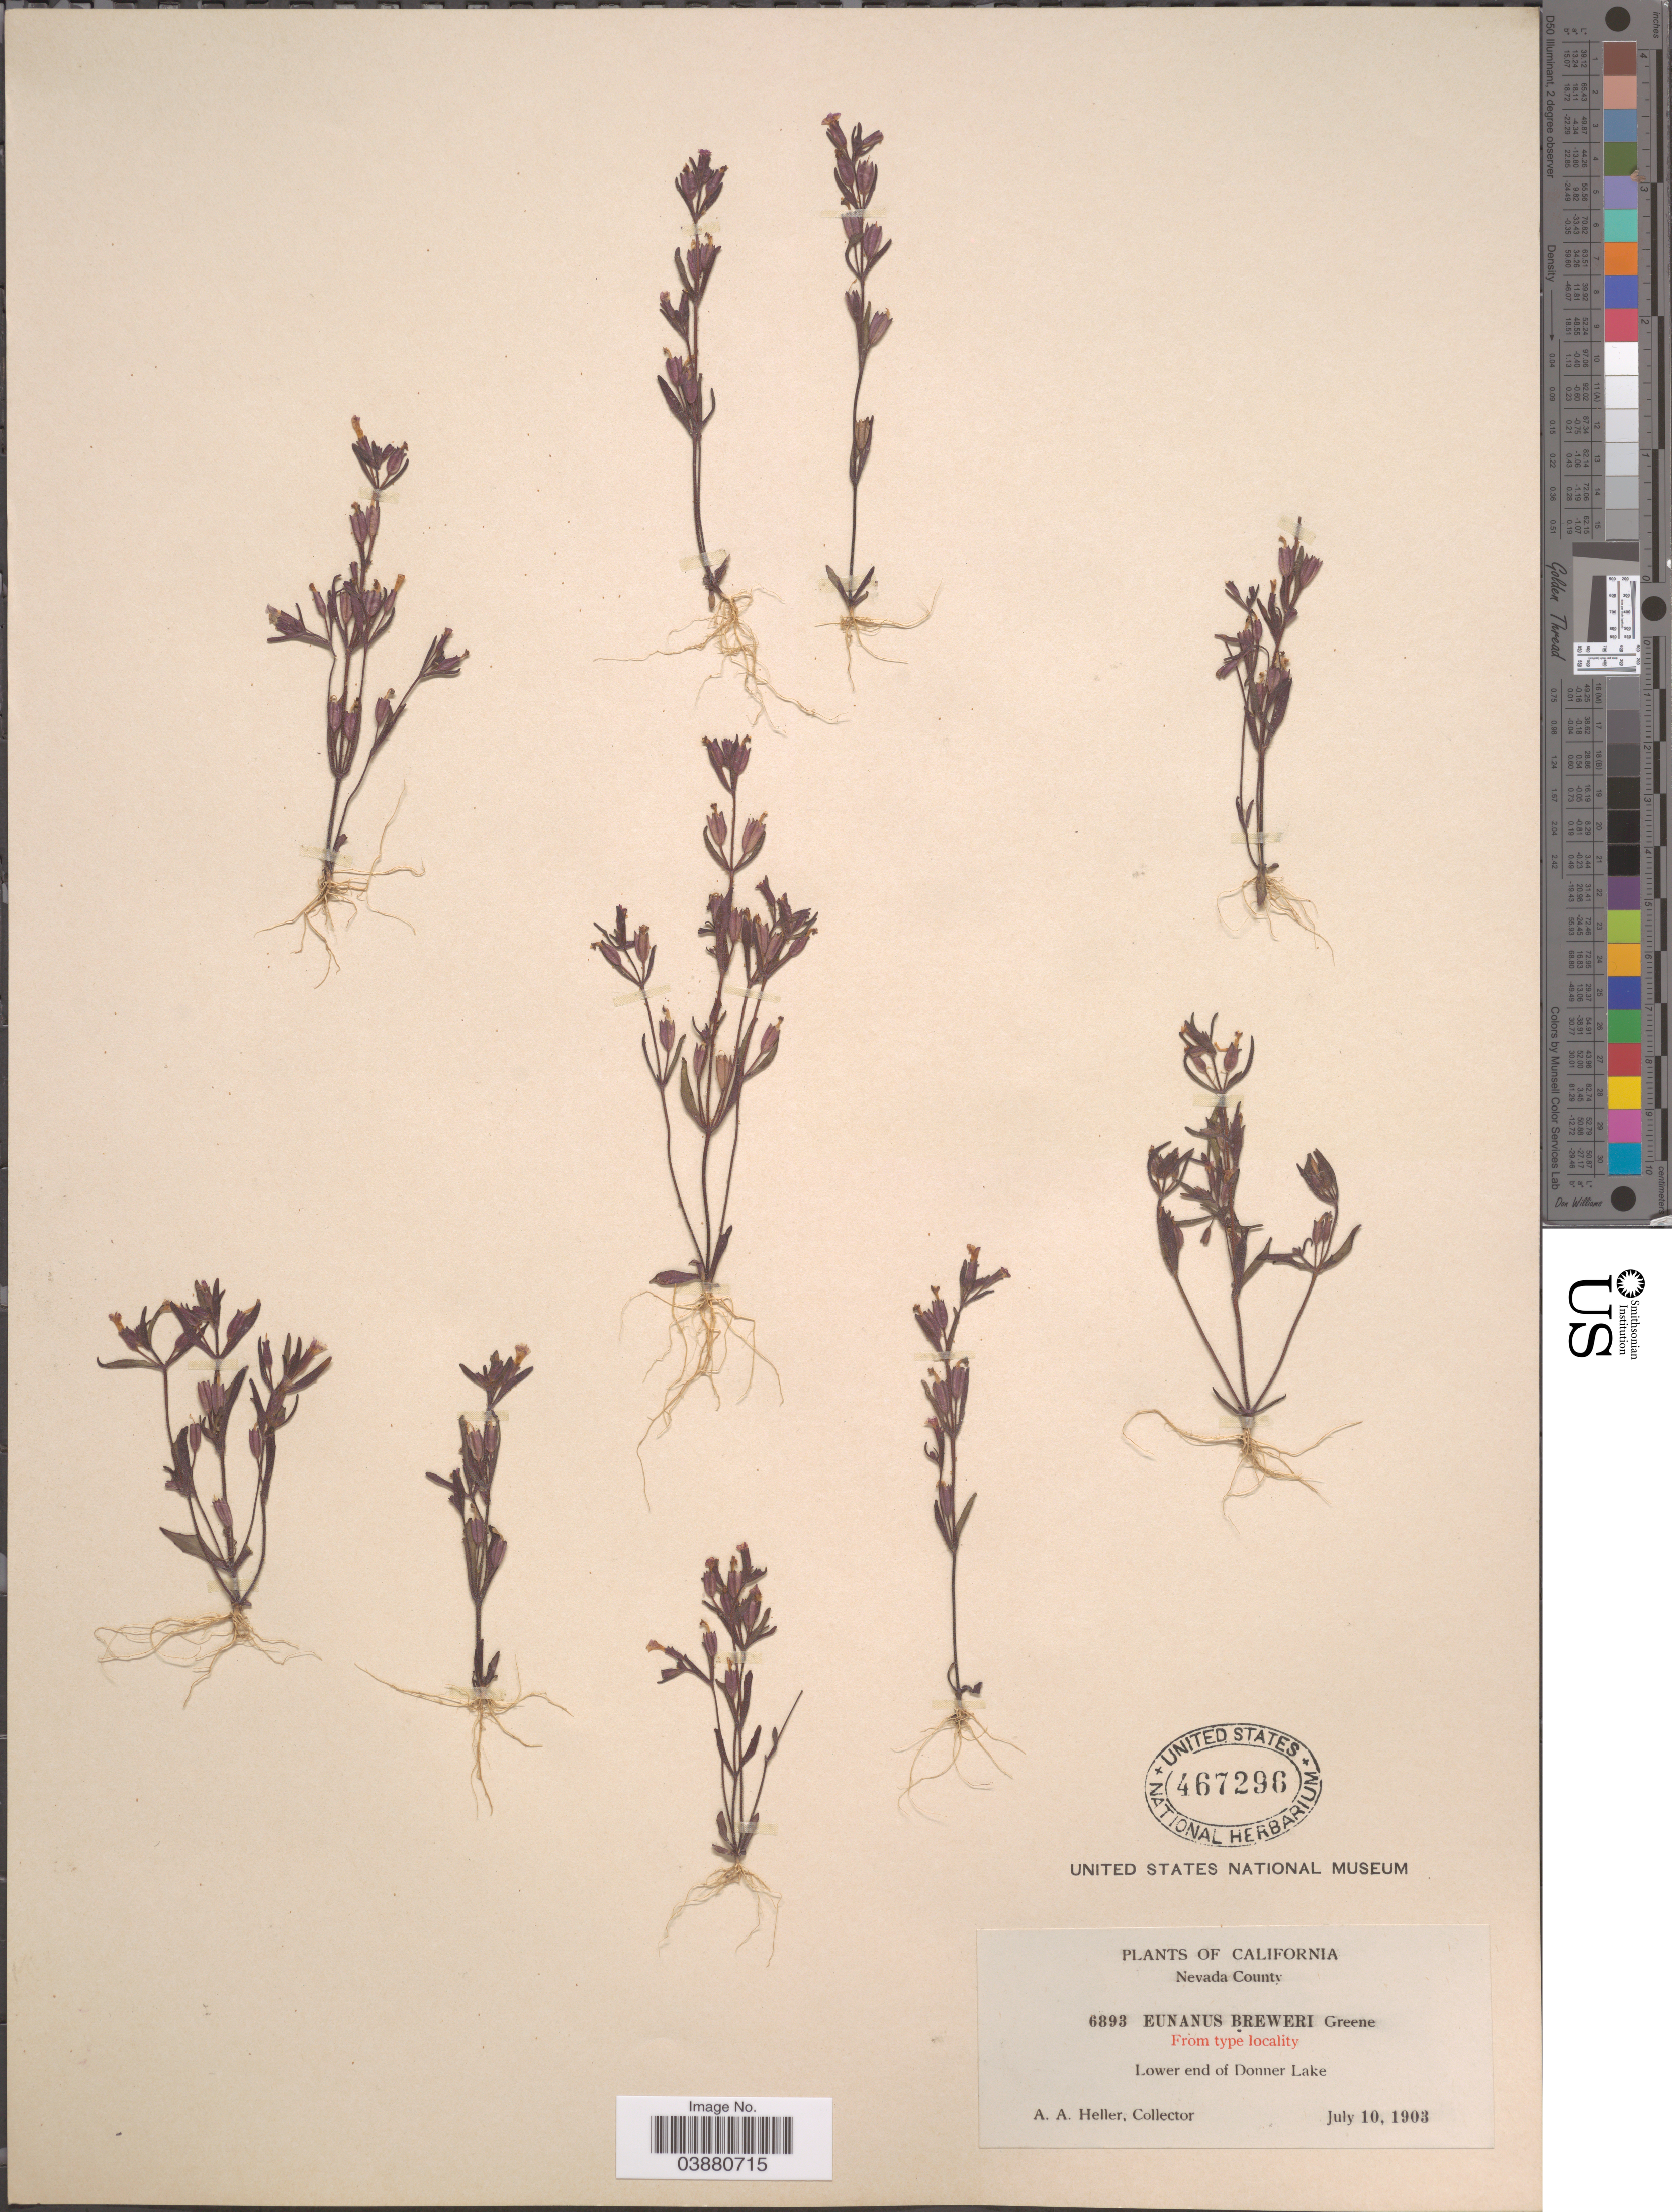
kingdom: Plantae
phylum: Tracheophyta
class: Magnoliopsida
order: Lamiales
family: Phrymaceae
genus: Mimulus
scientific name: Mimulus breweri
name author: (Greene) Coville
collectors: A. A. Heller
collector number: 6893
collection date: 1903-07-10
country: United States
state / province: California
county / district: Nevada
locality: Nevada County. Lower end of Donner Lake.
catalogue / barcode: US 467296